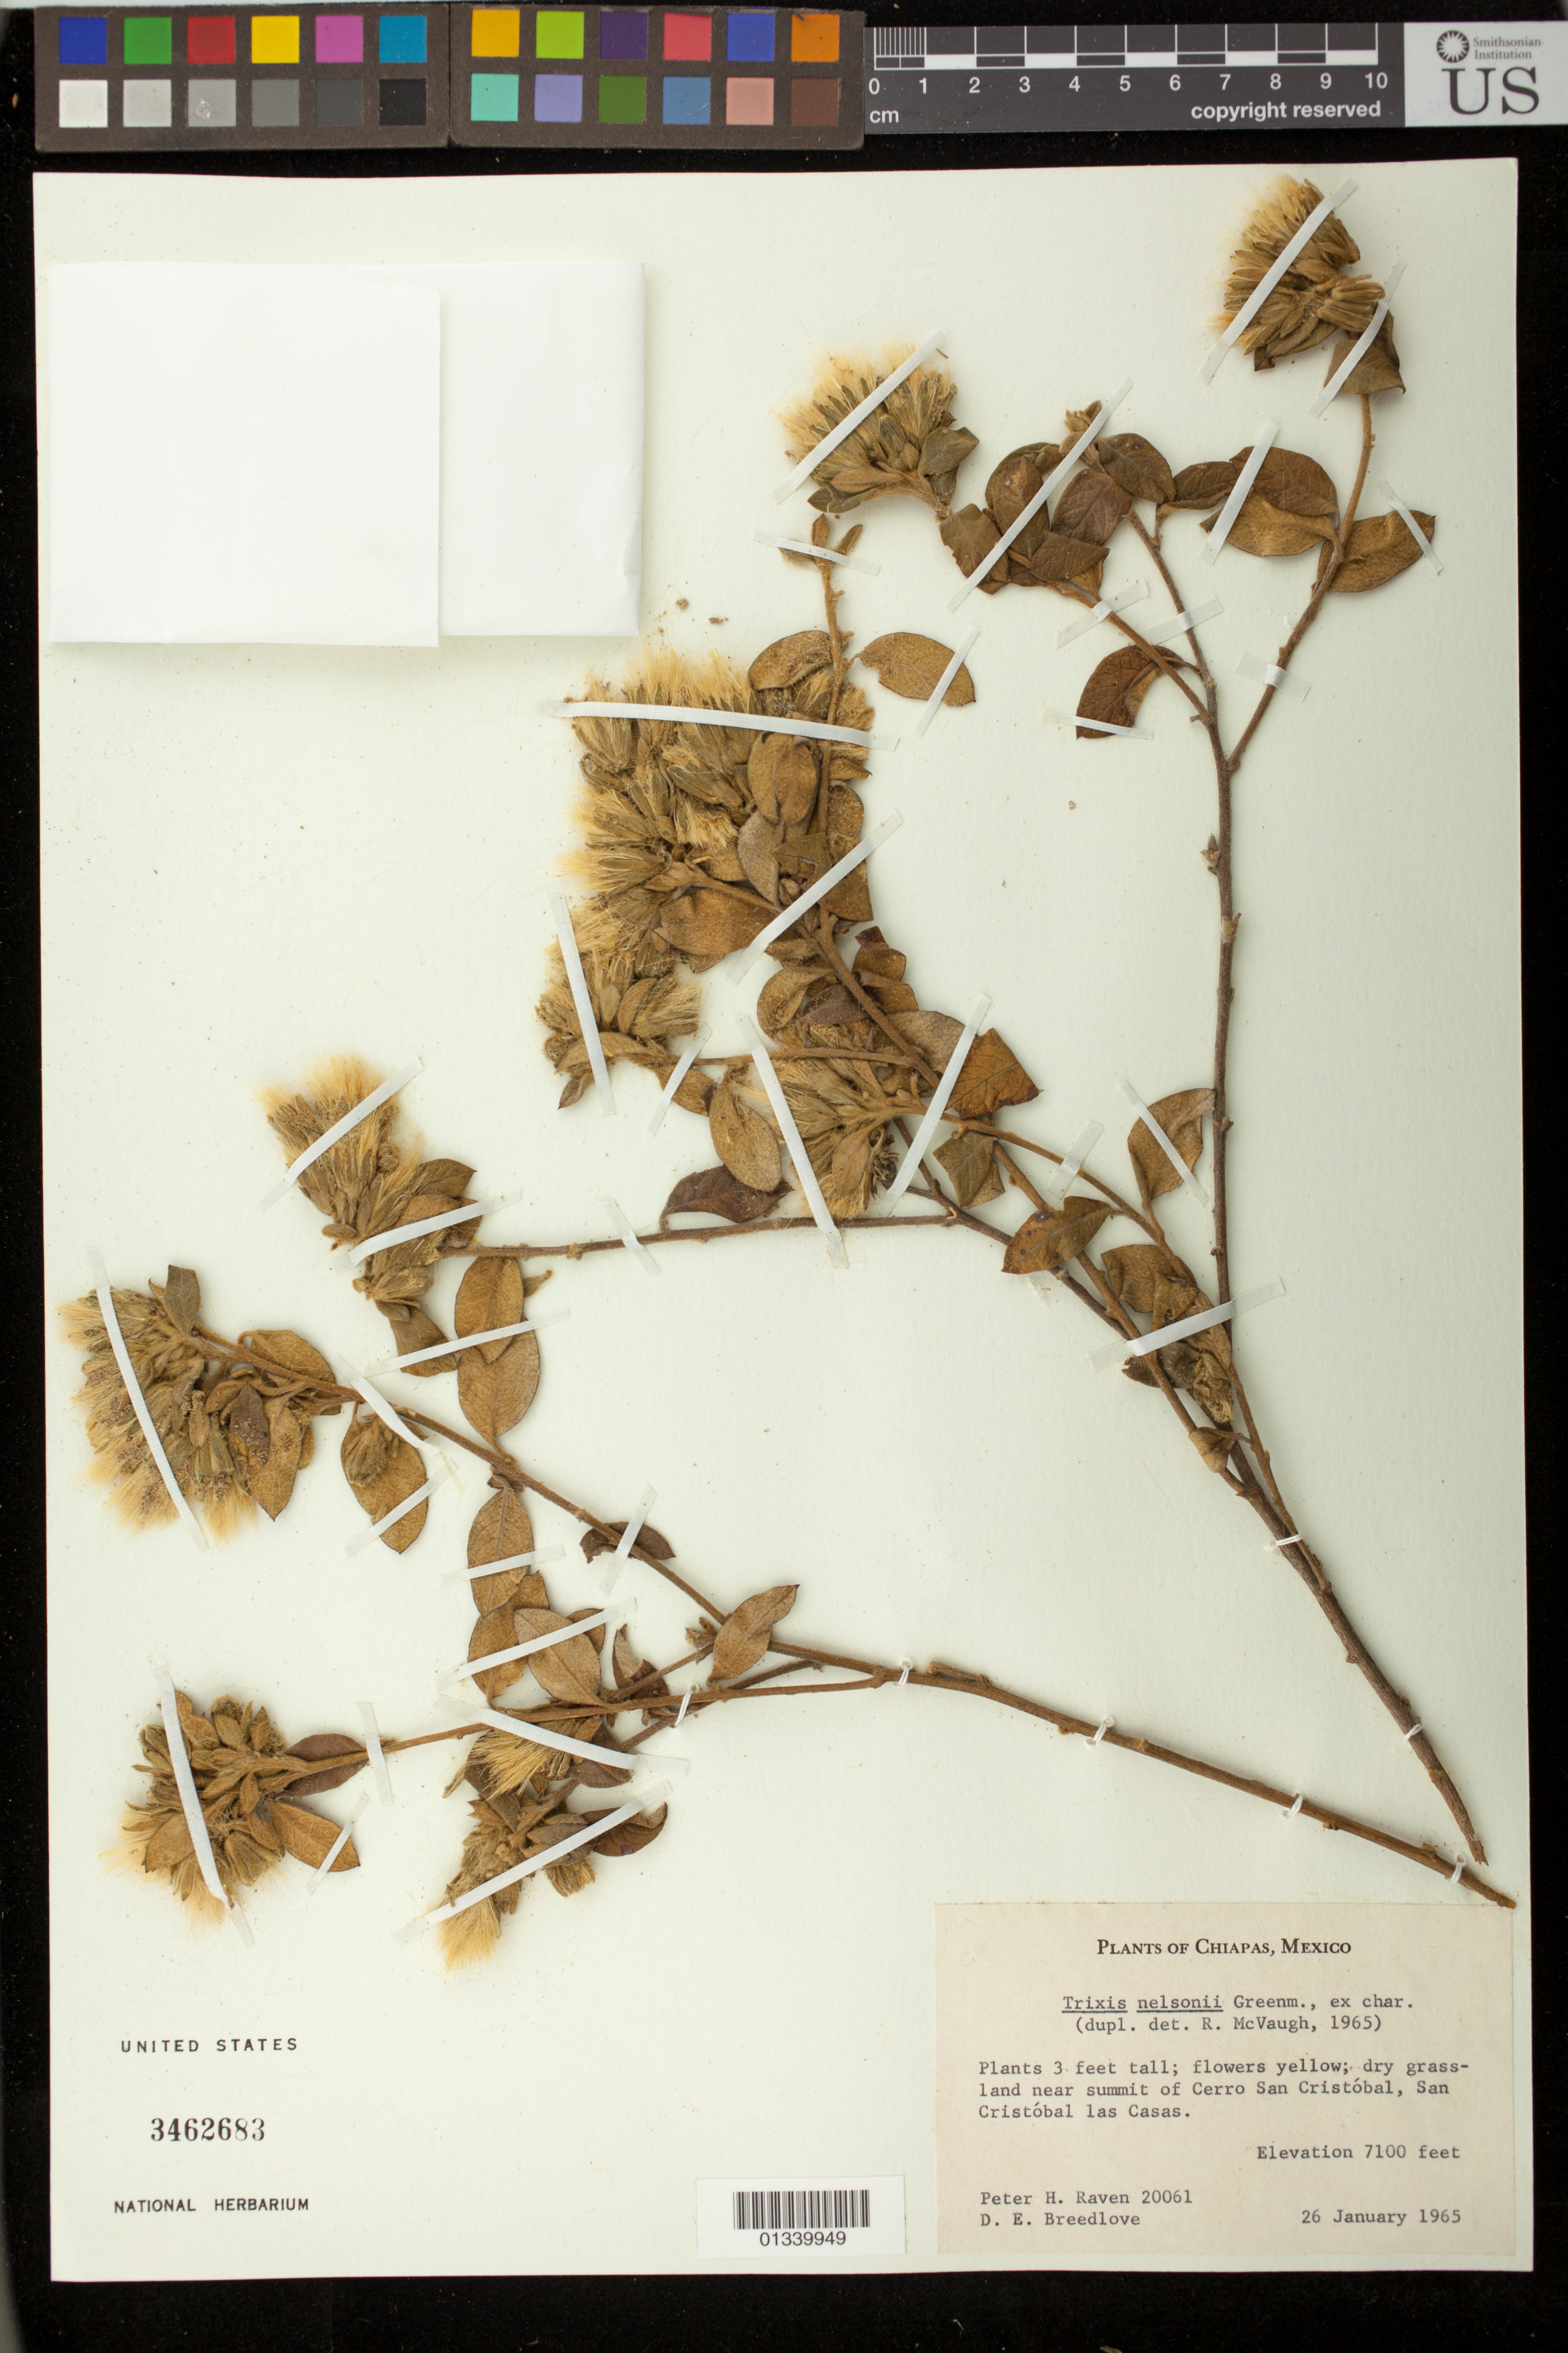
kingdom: Plantae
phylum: Tracheophyta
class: Magnoliopsida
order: Asterales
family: Asteraceae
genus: Trixis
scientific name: Trixis nelsonii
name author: Greenm.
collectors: P. Raven & D. E. Breedlove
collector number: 20061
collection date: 1965-01-26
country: Mexico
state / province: Chiapas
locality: Cerro San Cristobal, San Cristobal las Casas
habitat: dry grassland near summit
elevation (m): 2164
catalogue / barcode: US 3462683